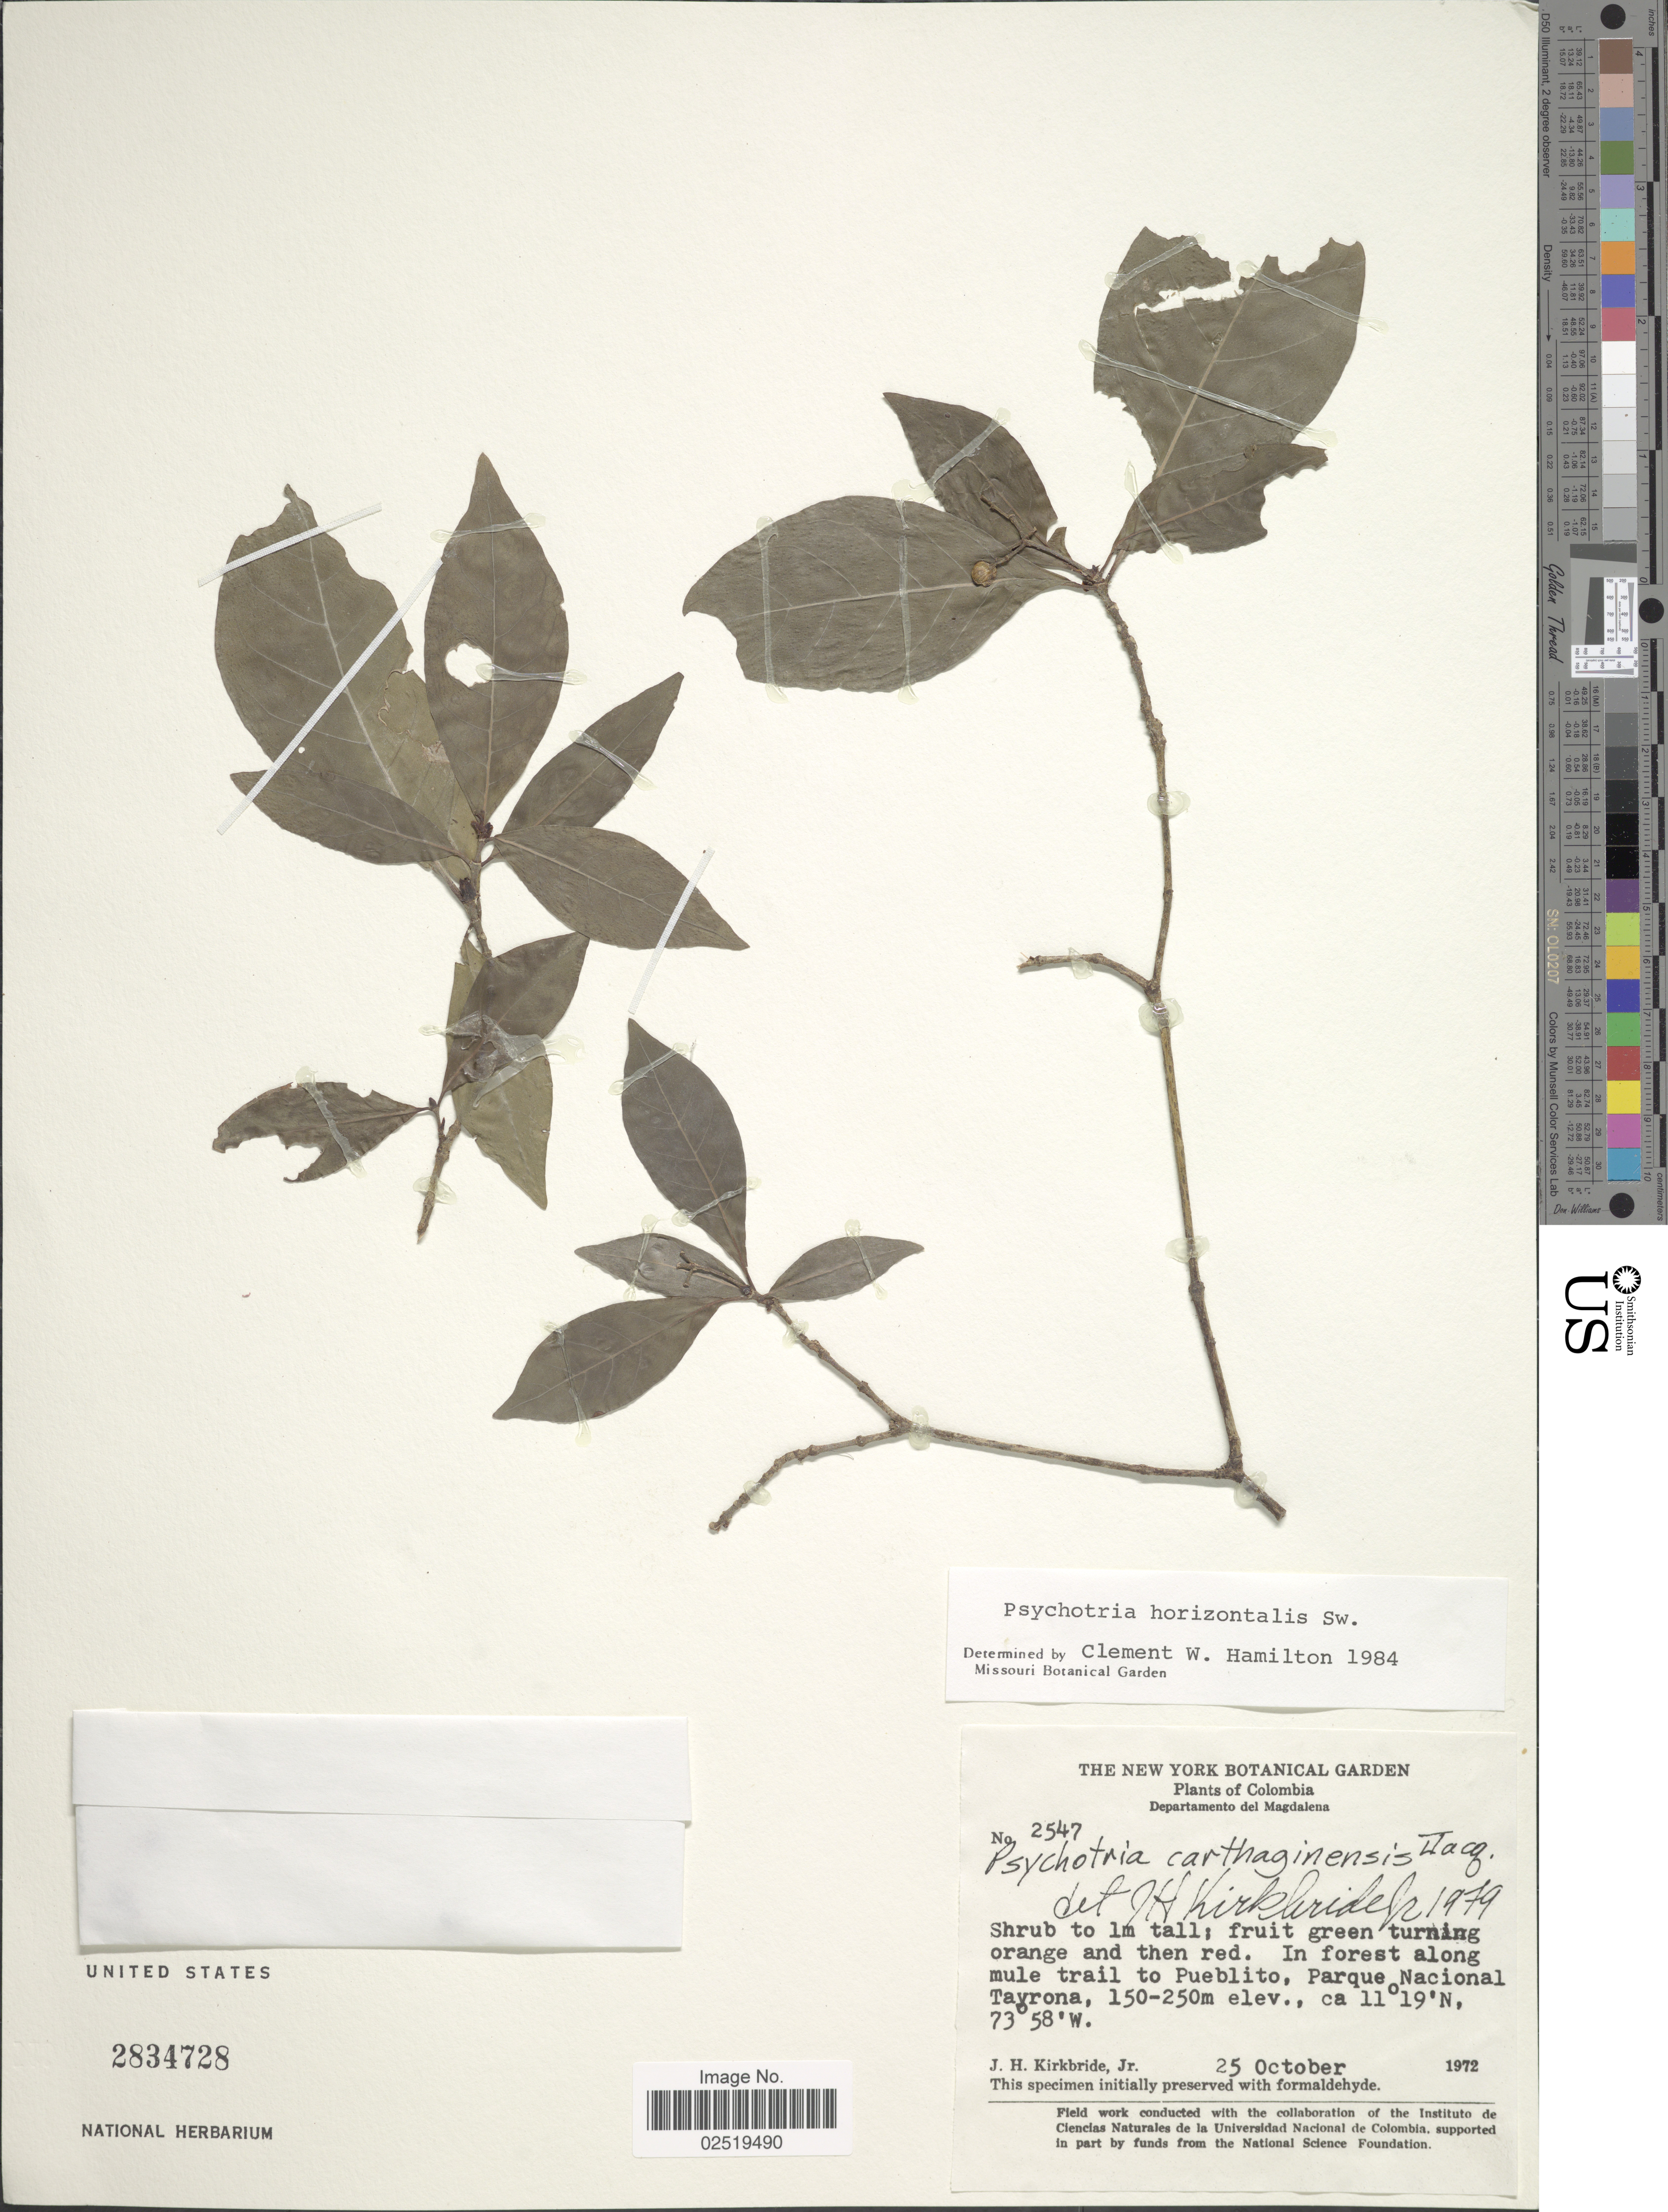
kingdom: Plantae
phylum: Tracheophyta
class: Magnoliopsida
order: Gentianales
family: Rubiaceae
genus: Psychotria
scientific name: Psychotria horizontalis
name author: Sw.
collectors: J. H. Kirkbride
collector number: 2547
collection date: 1972-10-25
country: Colombia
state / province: Magdalena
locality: In forest along mule trail to Pueblito, Parque Nacional Tayrona.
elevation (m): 150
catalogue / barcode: US 2834728